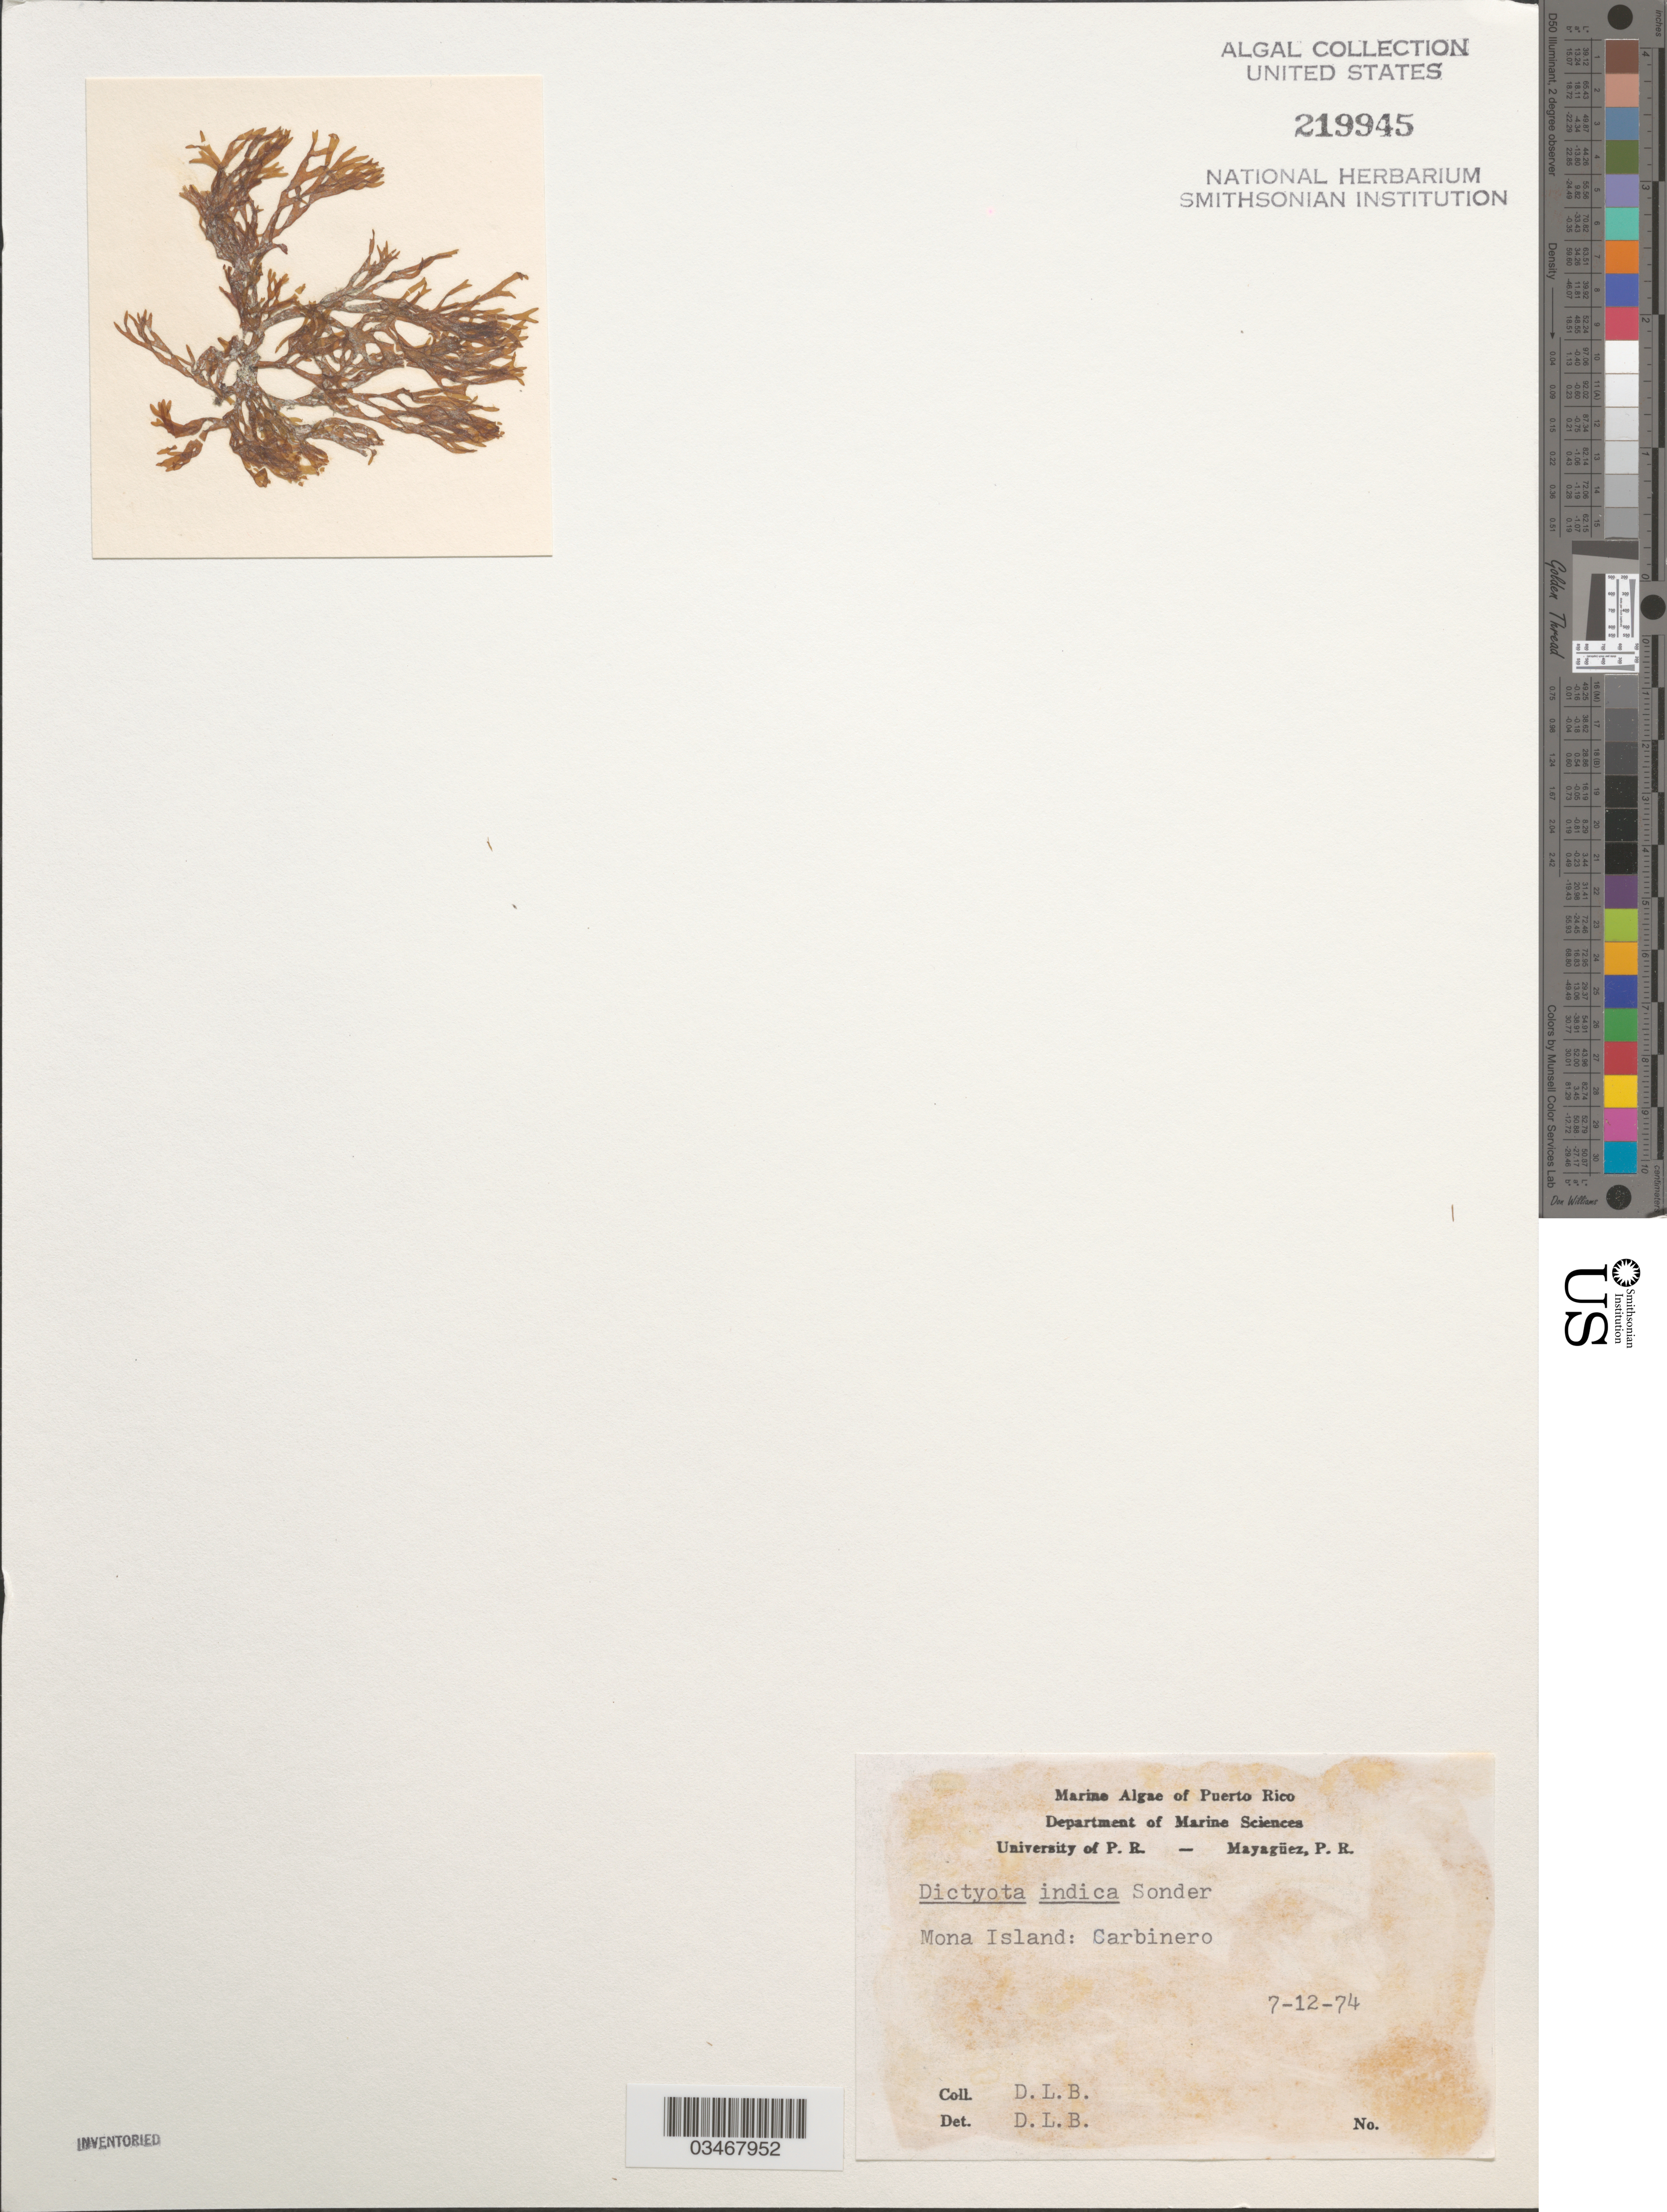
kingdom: Chromista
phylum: Ochrophyta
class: Phaeophyceae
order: Dictyotales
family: Dictyotaceae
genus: Dictyota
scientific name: Dictyota indica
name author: Anand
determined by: Ballantine, D. L.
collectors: D.L. Ballantine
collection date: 1974-07-12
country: Puerto Rico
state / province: Mayagüez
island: Mona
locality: Carbinero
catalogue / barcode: US 219945